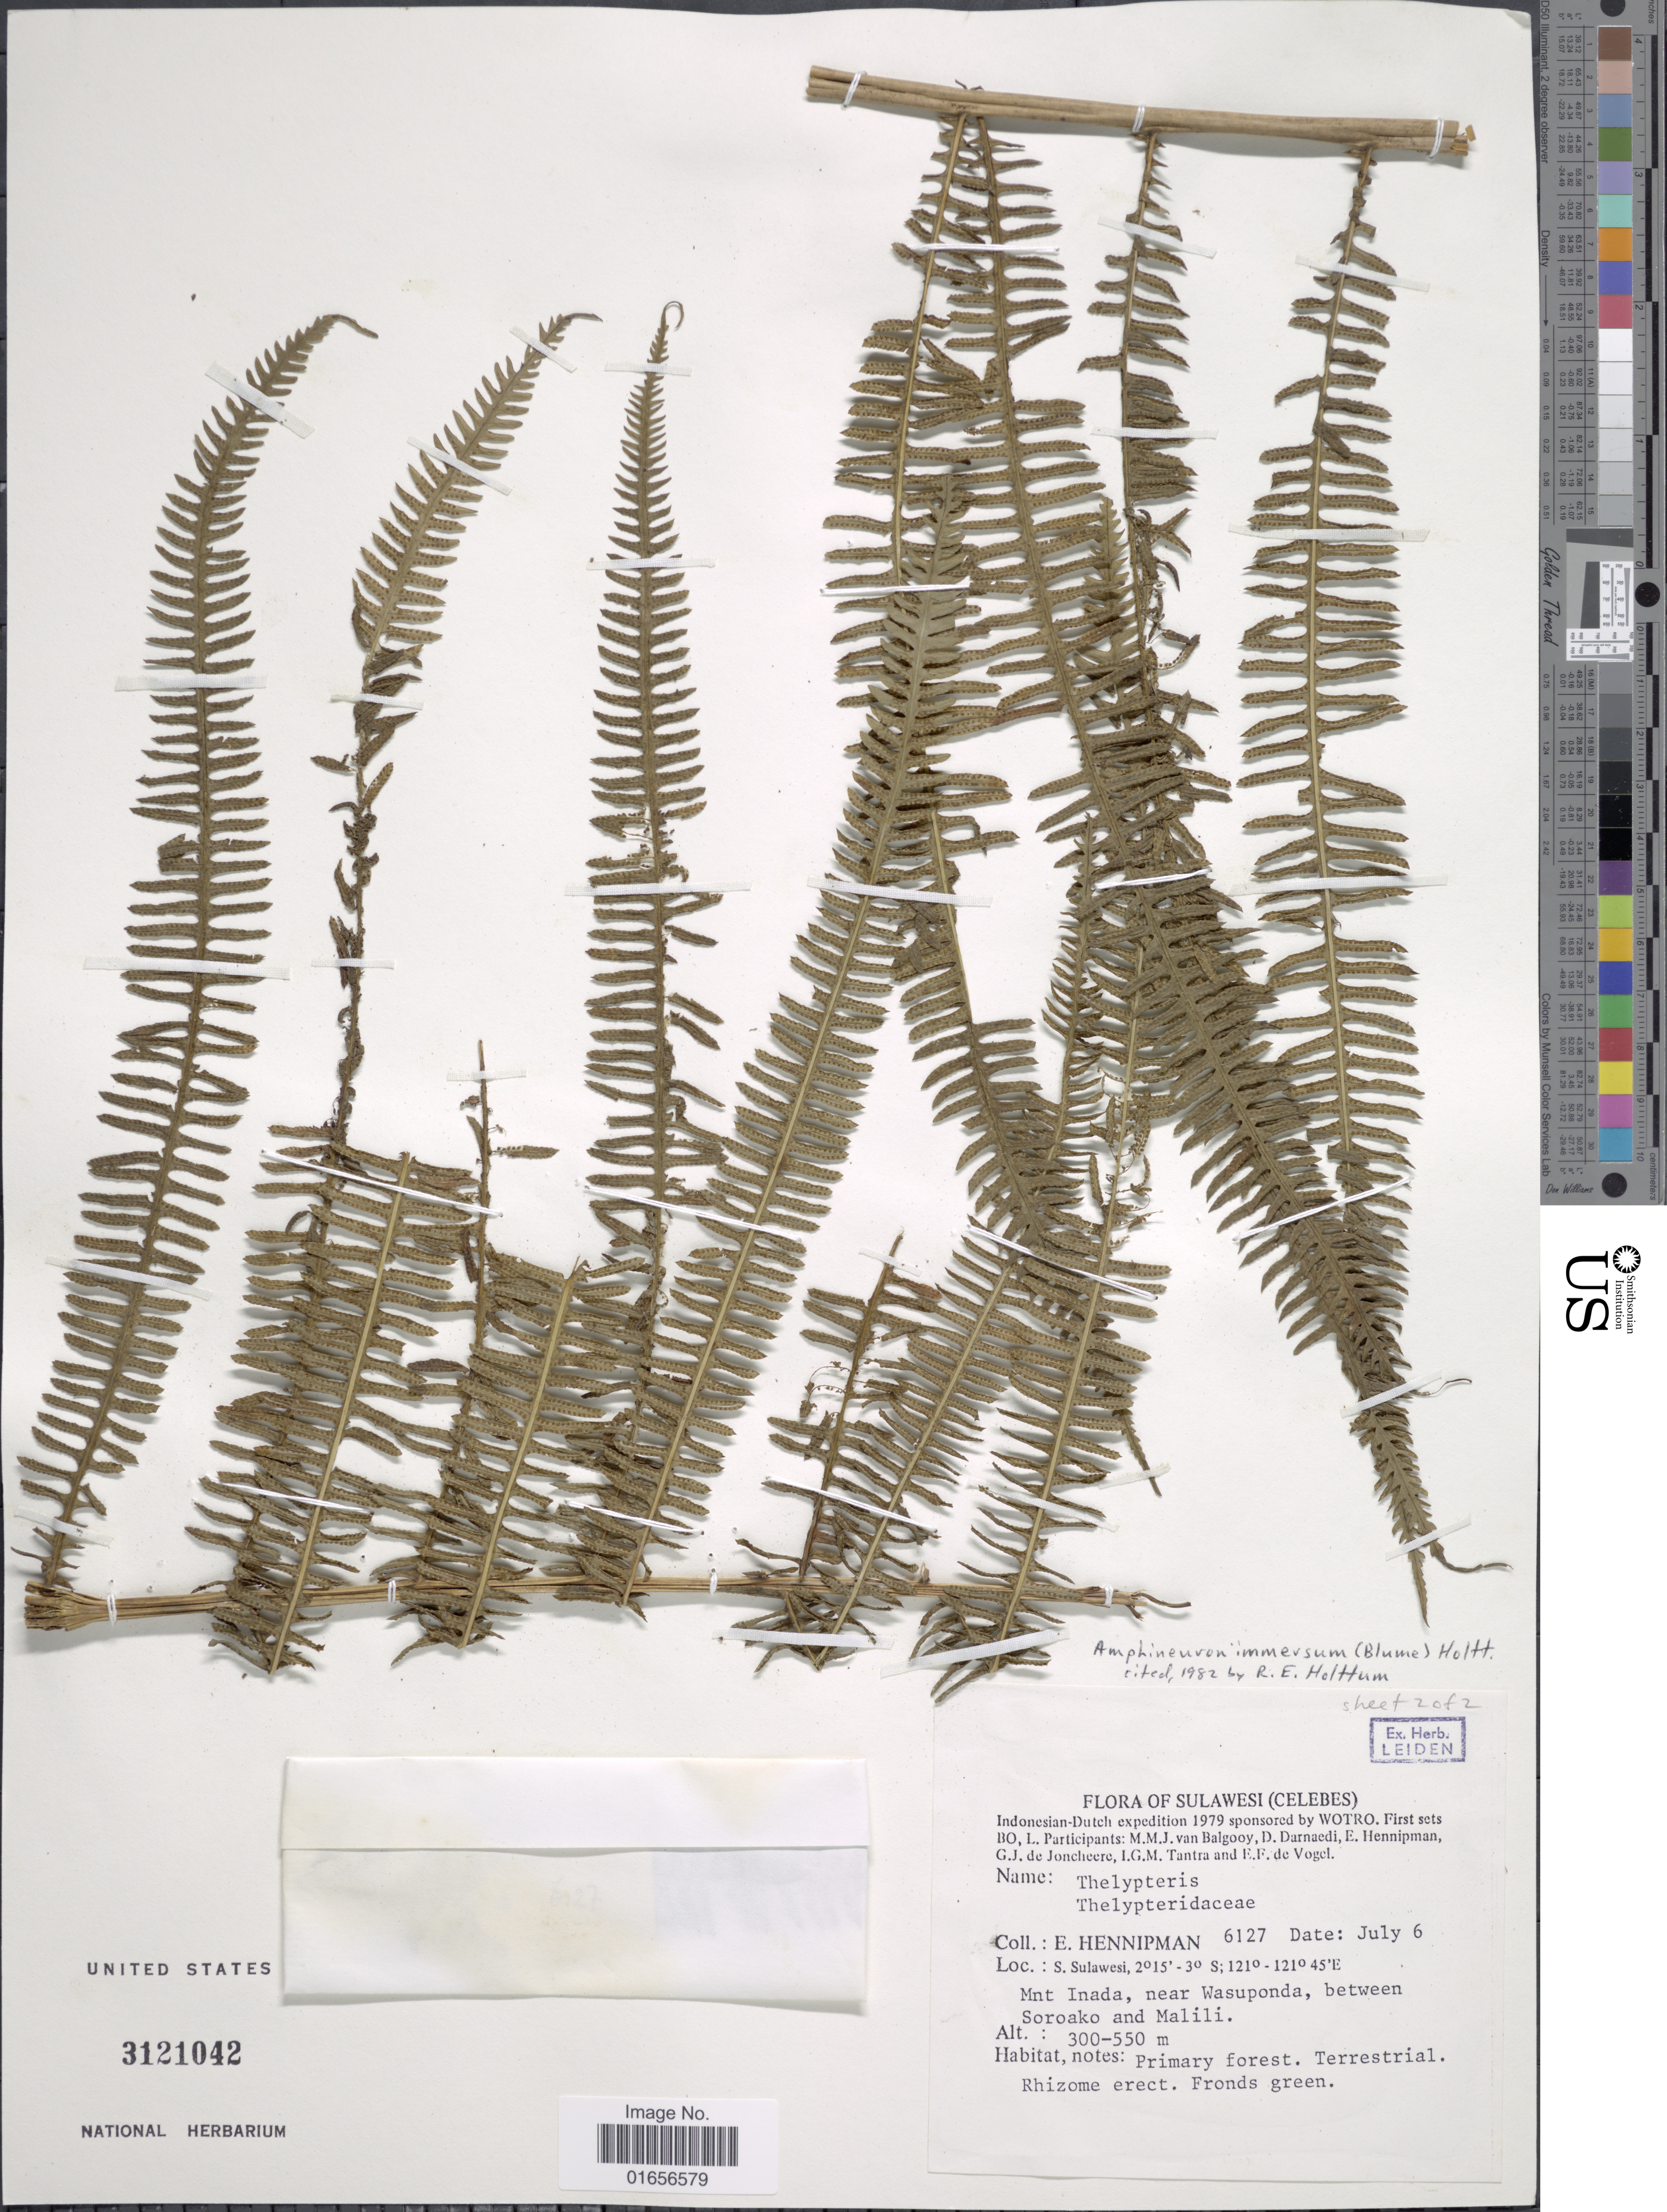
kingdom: Plantae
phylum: Tracheophyta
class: Polypodiopsida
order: Polypodiales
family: Thelypteridaceae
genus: Amphineuron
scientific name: Amphineuron immersum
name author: (Blume) Holttum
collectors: E. Hennipman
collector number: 6127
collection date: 1979-07-06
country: Indonesia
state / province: Sulawesi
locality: Sulawesi (Celebes), S. Sulawesi, Mnt. Inada, near Wasuponda, between Soroako and Malili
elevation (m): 300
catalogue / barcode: US 3121042